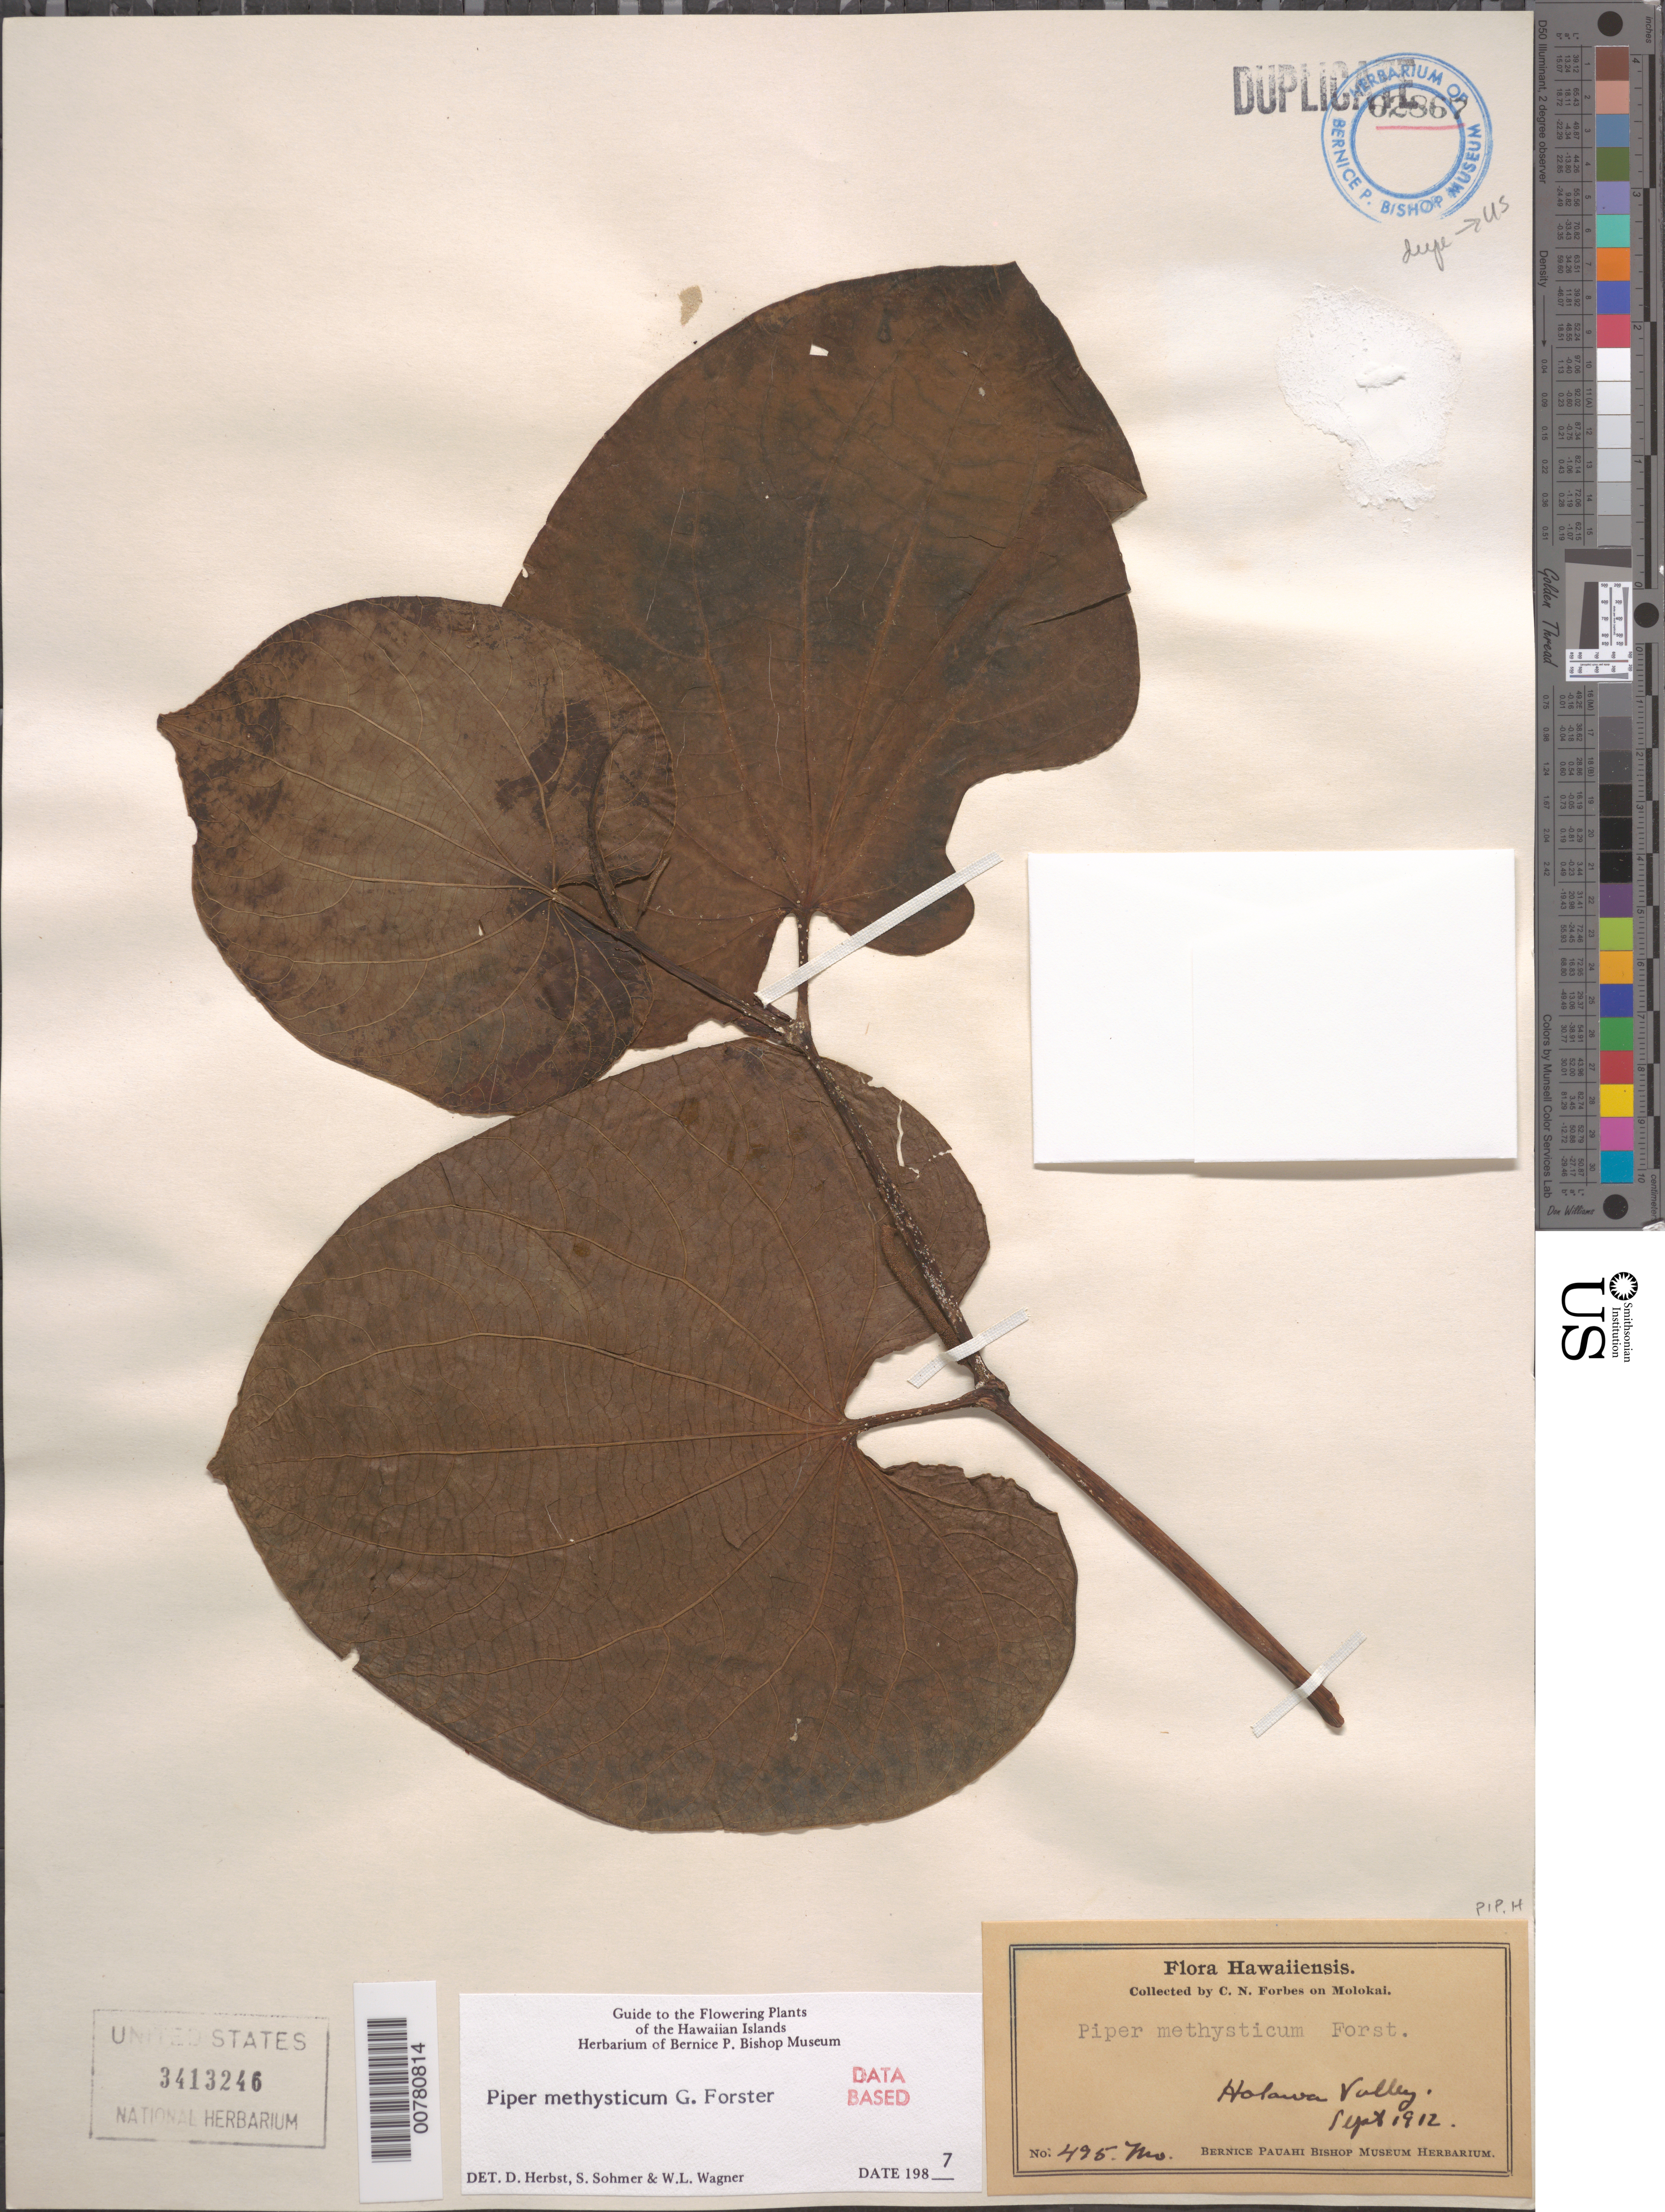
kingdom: Plantae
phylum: Tracheophyta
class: Magnoliopsida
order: Piperales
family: Piperaceae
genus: Piper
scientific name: Piper methysticum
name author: J.R. Forst. & G. Forst.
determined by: Staples, G. W.; Herbst, D. R.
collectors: C. N. Forbes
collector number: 495.Mo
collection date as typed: Sep 1912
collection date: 1912-09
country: United States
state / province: Hawaii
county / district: Maui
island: Moloka'i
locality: Holawa Valley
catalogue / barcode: US 3413246